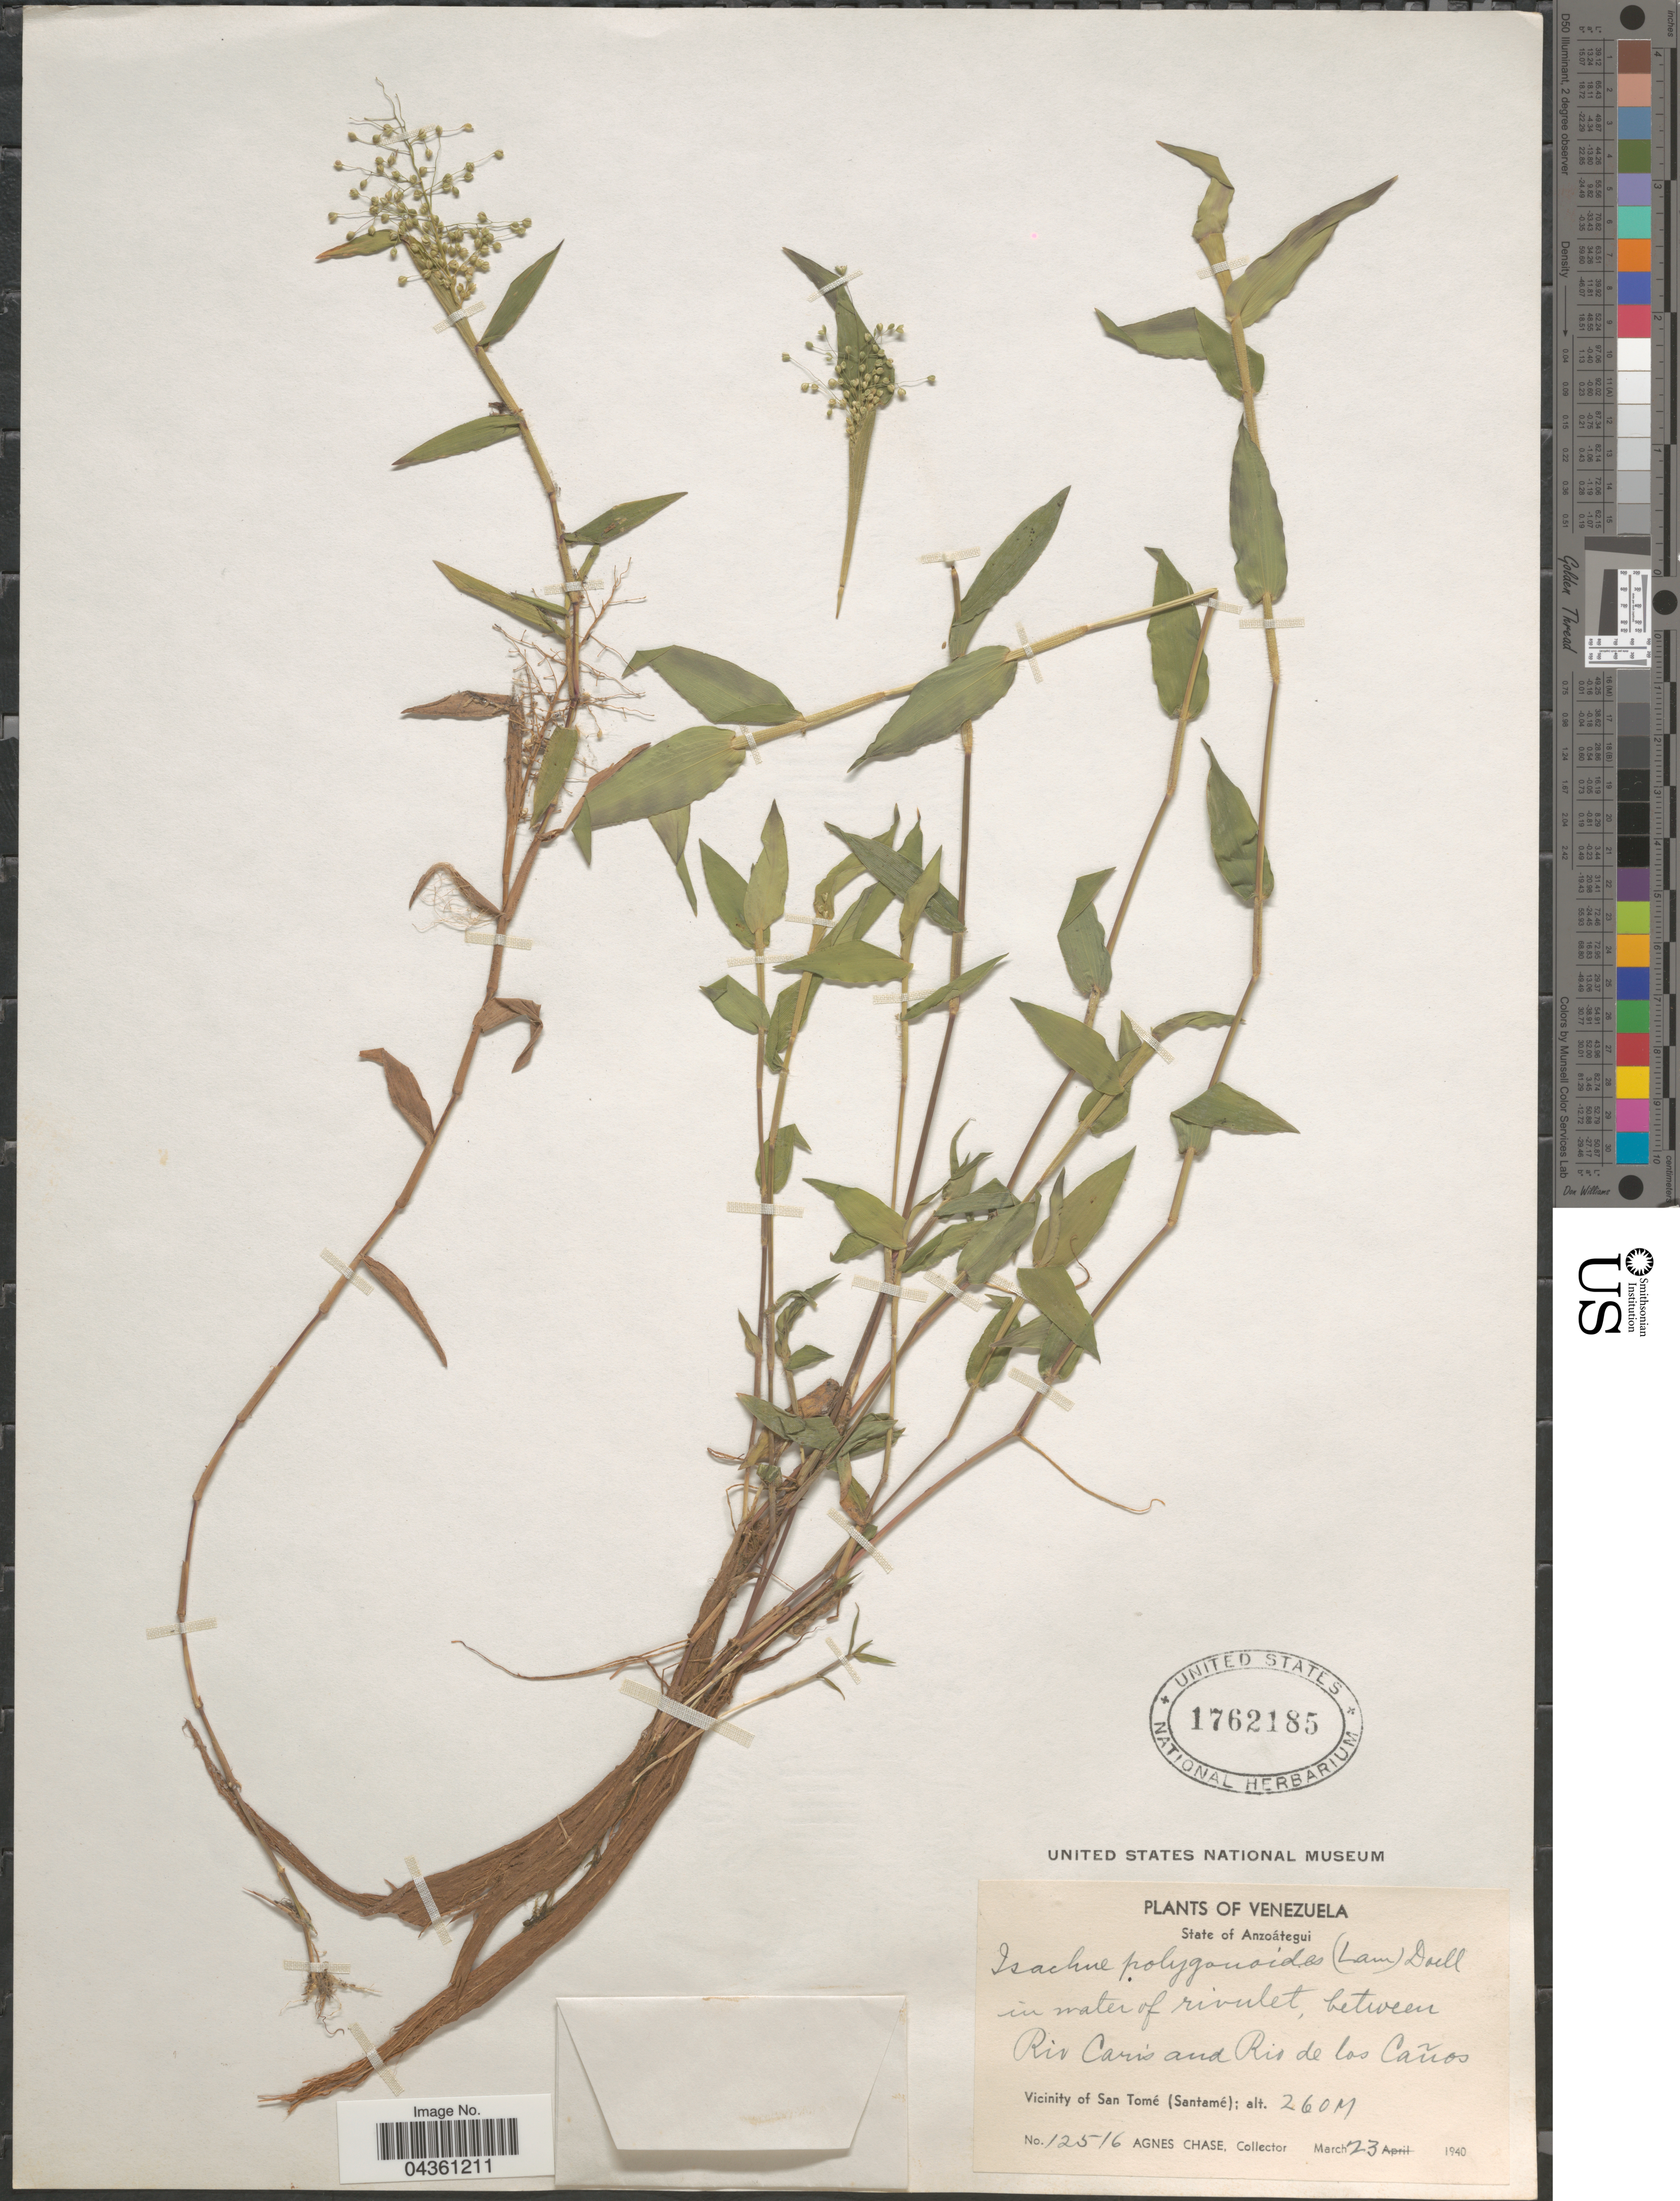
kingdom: Plantae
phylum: Tracheophyta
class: Liliopsida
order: Poales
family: Poaceae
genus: Isachne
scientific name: Isachne polygonoides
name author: (Lam.) Döll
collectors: A. Chase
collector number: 12516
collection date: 1940-03-23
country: Venezuela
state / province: Anzoategui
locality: In water of rivulet, between Rio Caris and Rio de los Caños. Vicinity of San Tomé (Santamé).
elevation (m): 260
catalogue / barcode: US 1762185